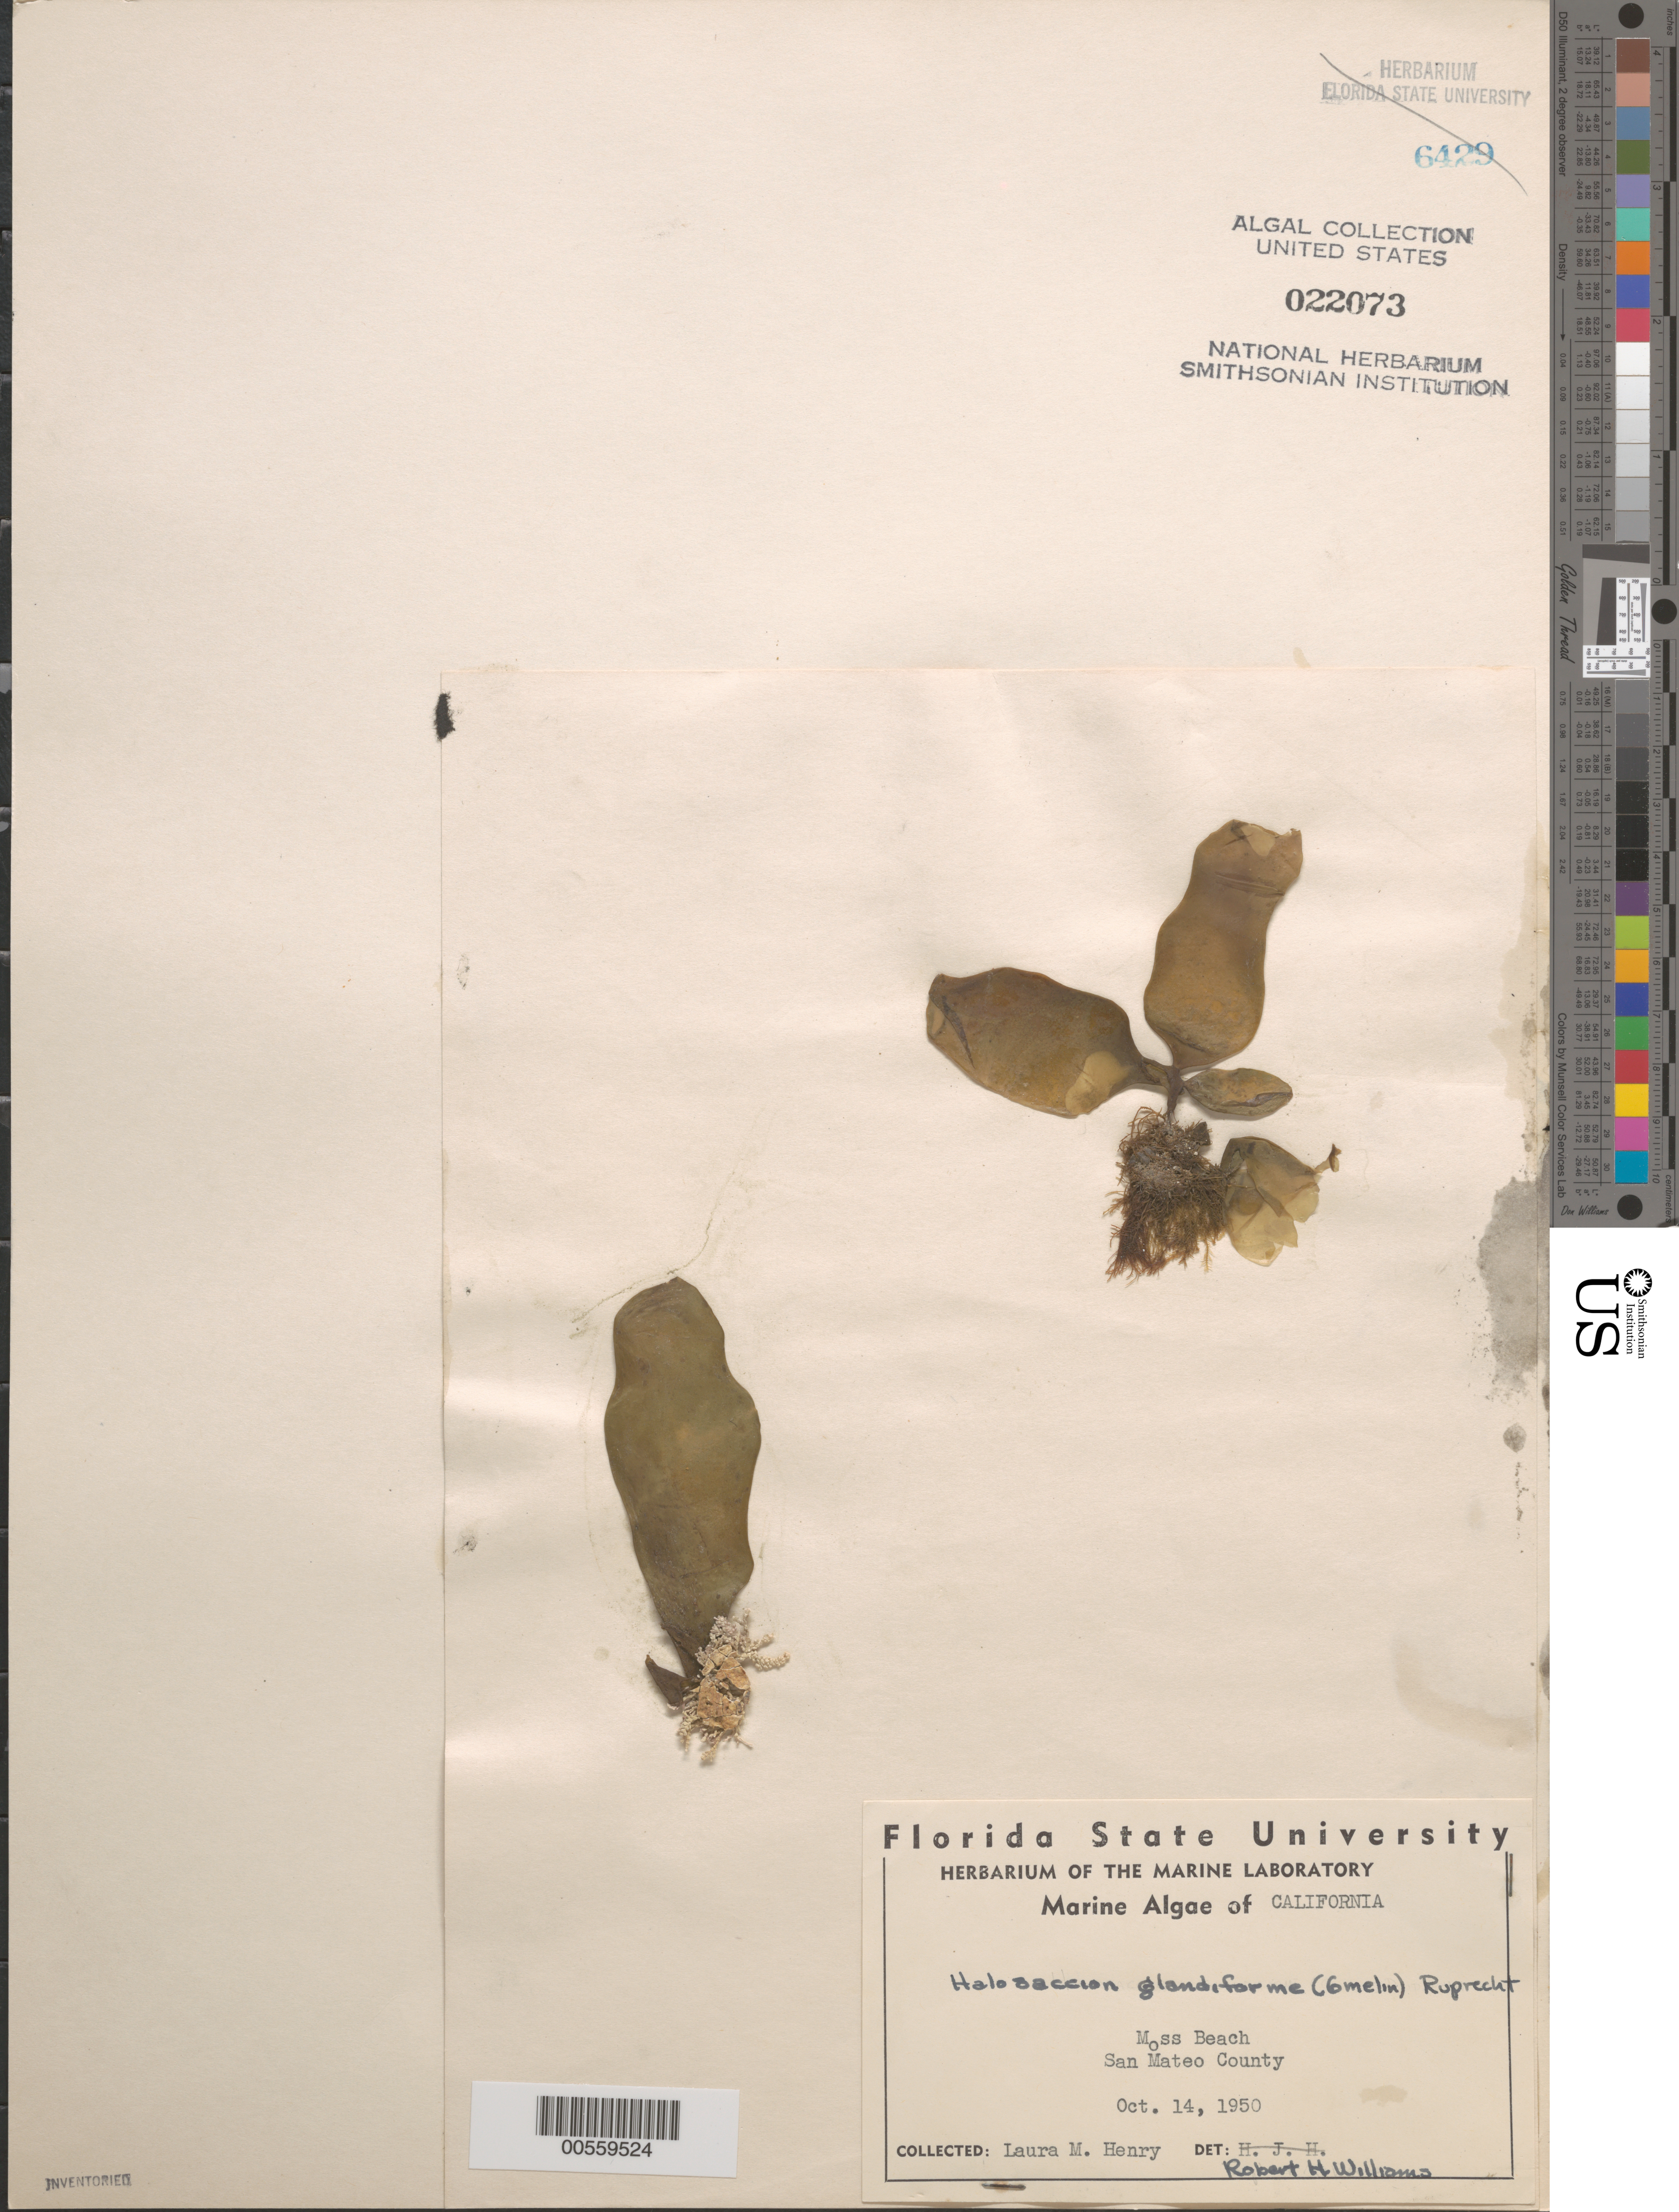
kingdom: Plantae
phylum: Rhodophyta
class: Florideophyceae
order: Palmariales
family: Palmariaceae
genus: Halosaccion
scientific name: Halosaccion glandiforme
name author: (S.G. Gmel.) Rupr.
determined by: Williams, R. H.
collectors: L. Henry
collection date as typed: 14 Oct 1950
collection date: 1950-10-14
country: United States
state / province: California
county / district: San Mateo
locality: Moss Beach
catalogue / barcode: US 22073